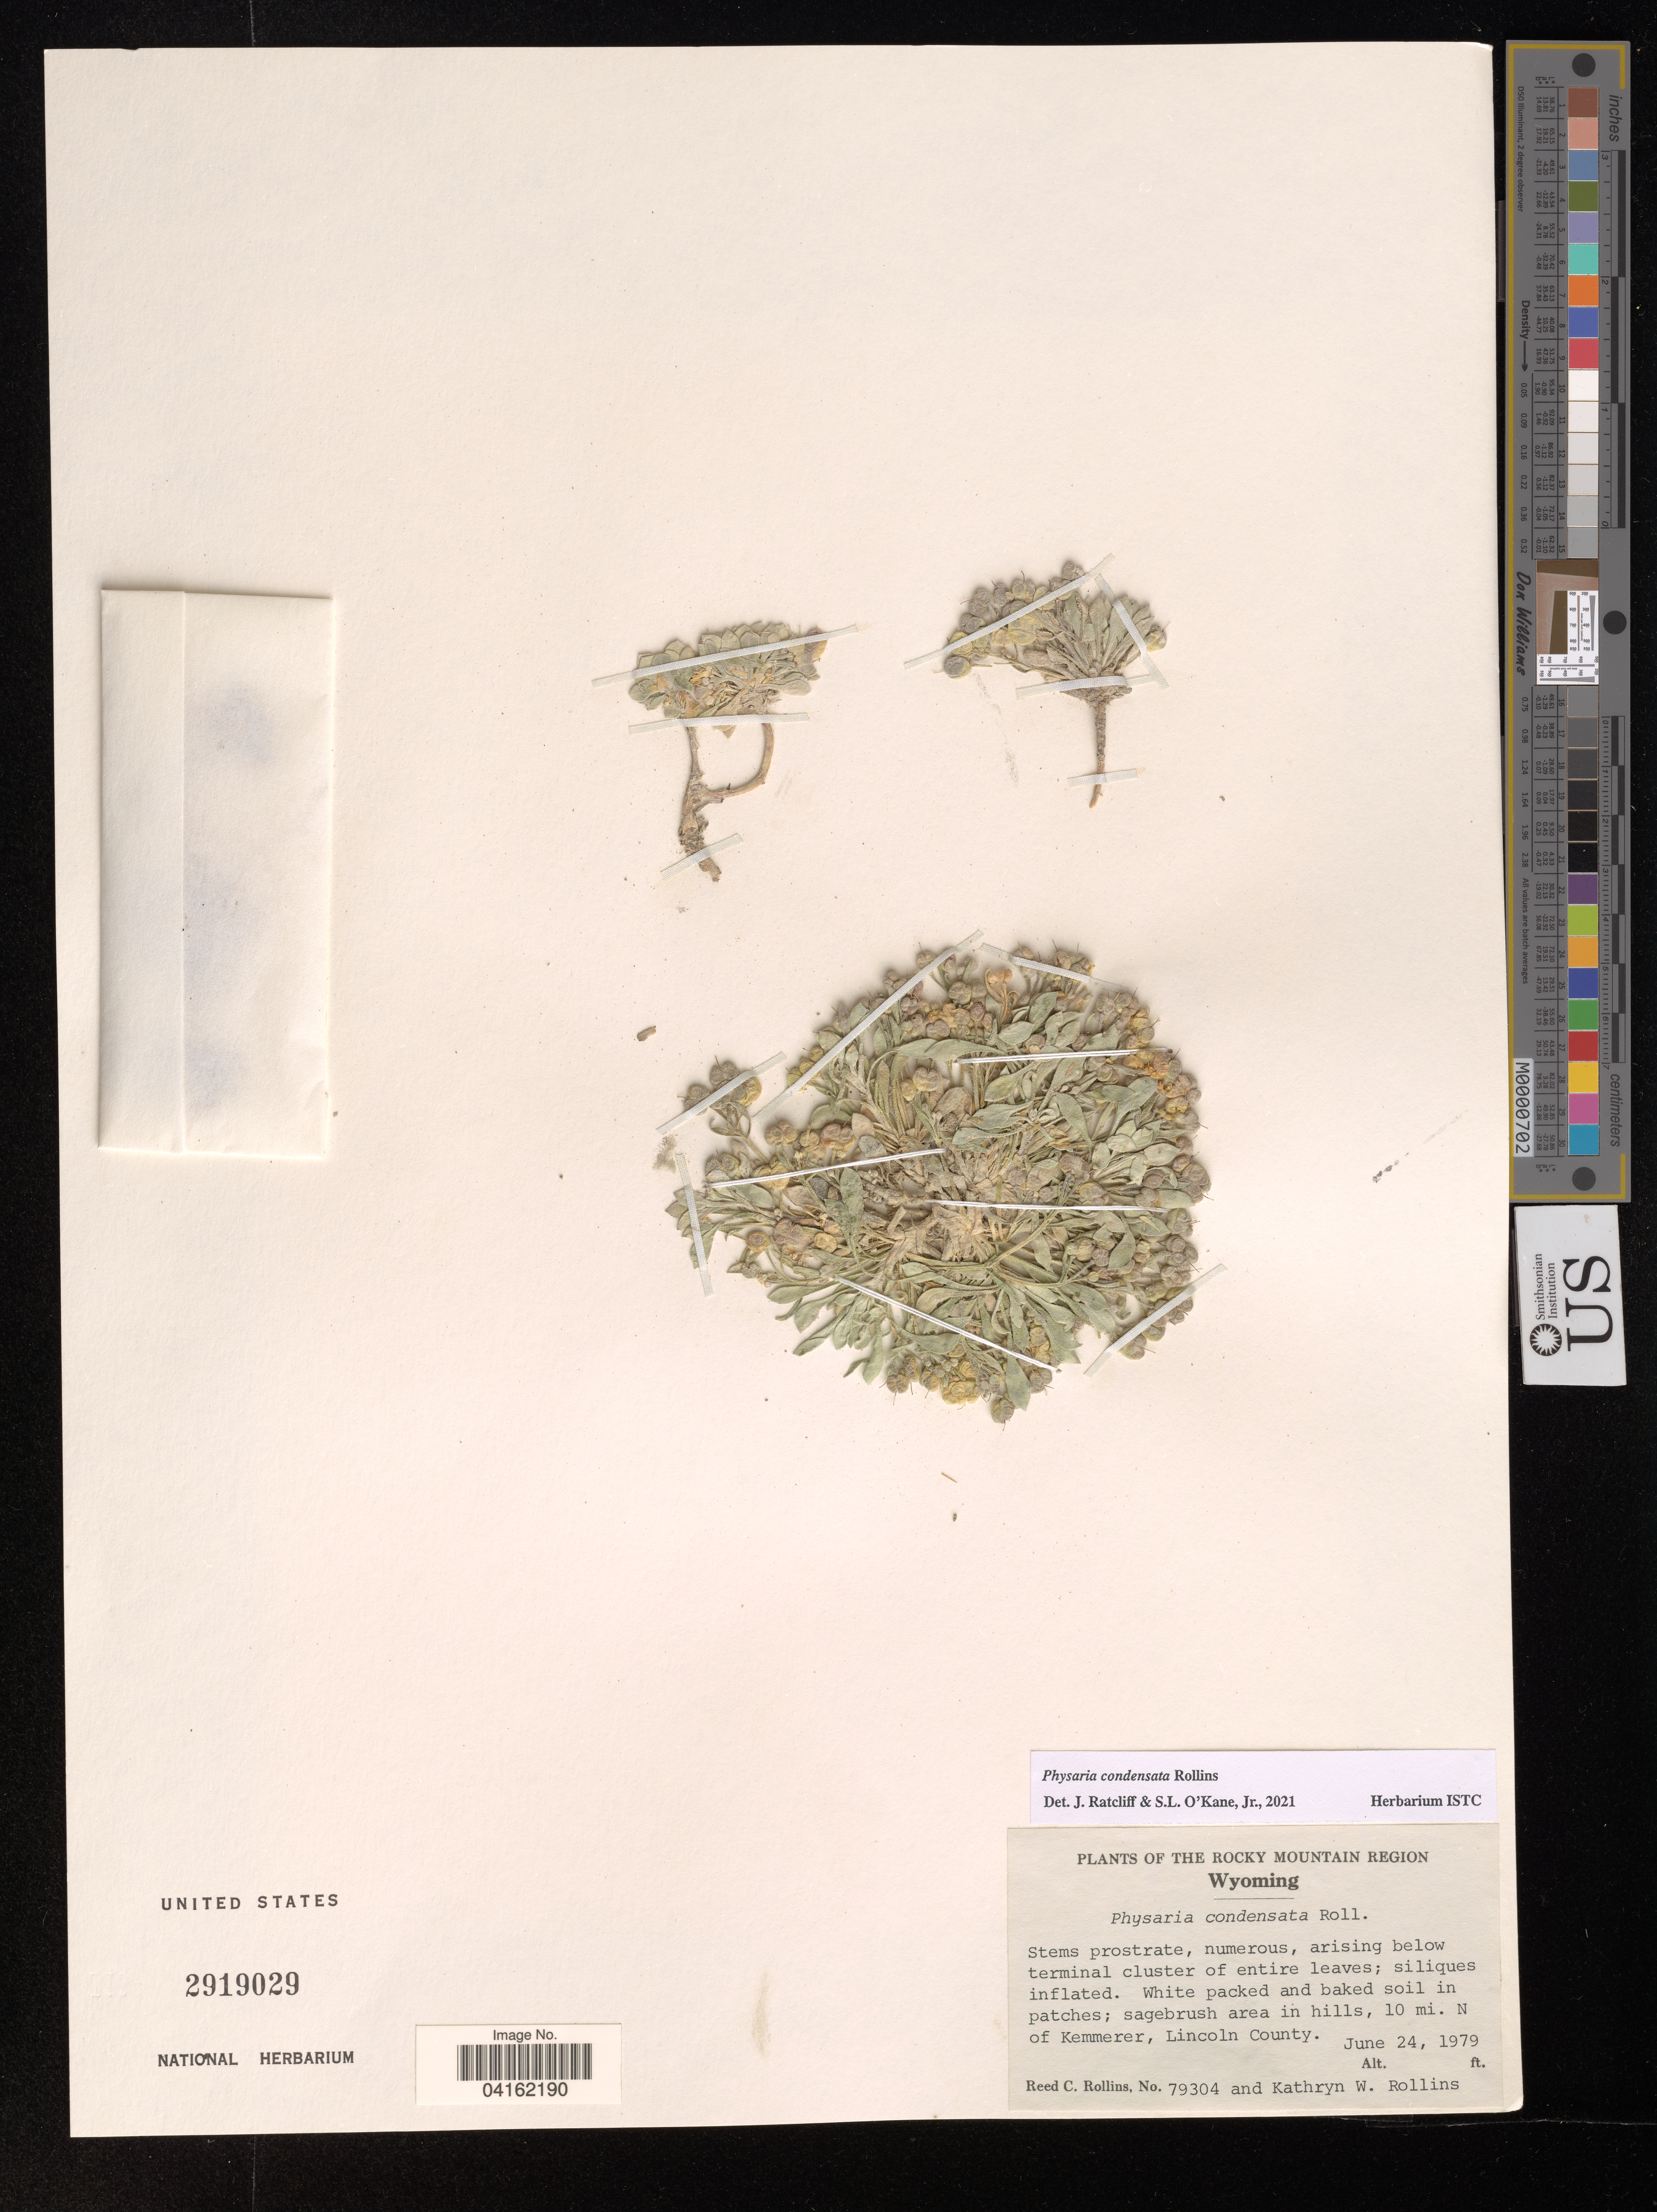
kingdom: Plantae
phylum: Tracheophyta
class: Magnoliopsida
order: Brassicales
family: Brassicaceae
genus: Physaria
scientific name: Physaria condensata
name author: Rollins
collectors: R. C. Rollins & K. W. Rollins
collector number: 79304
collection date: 1979-06-24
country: United States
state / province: Wyoming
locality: The Rocky Mountain Region. 10 mi. N of Kemmerer, Lincoln County.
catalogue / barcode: US 2919029